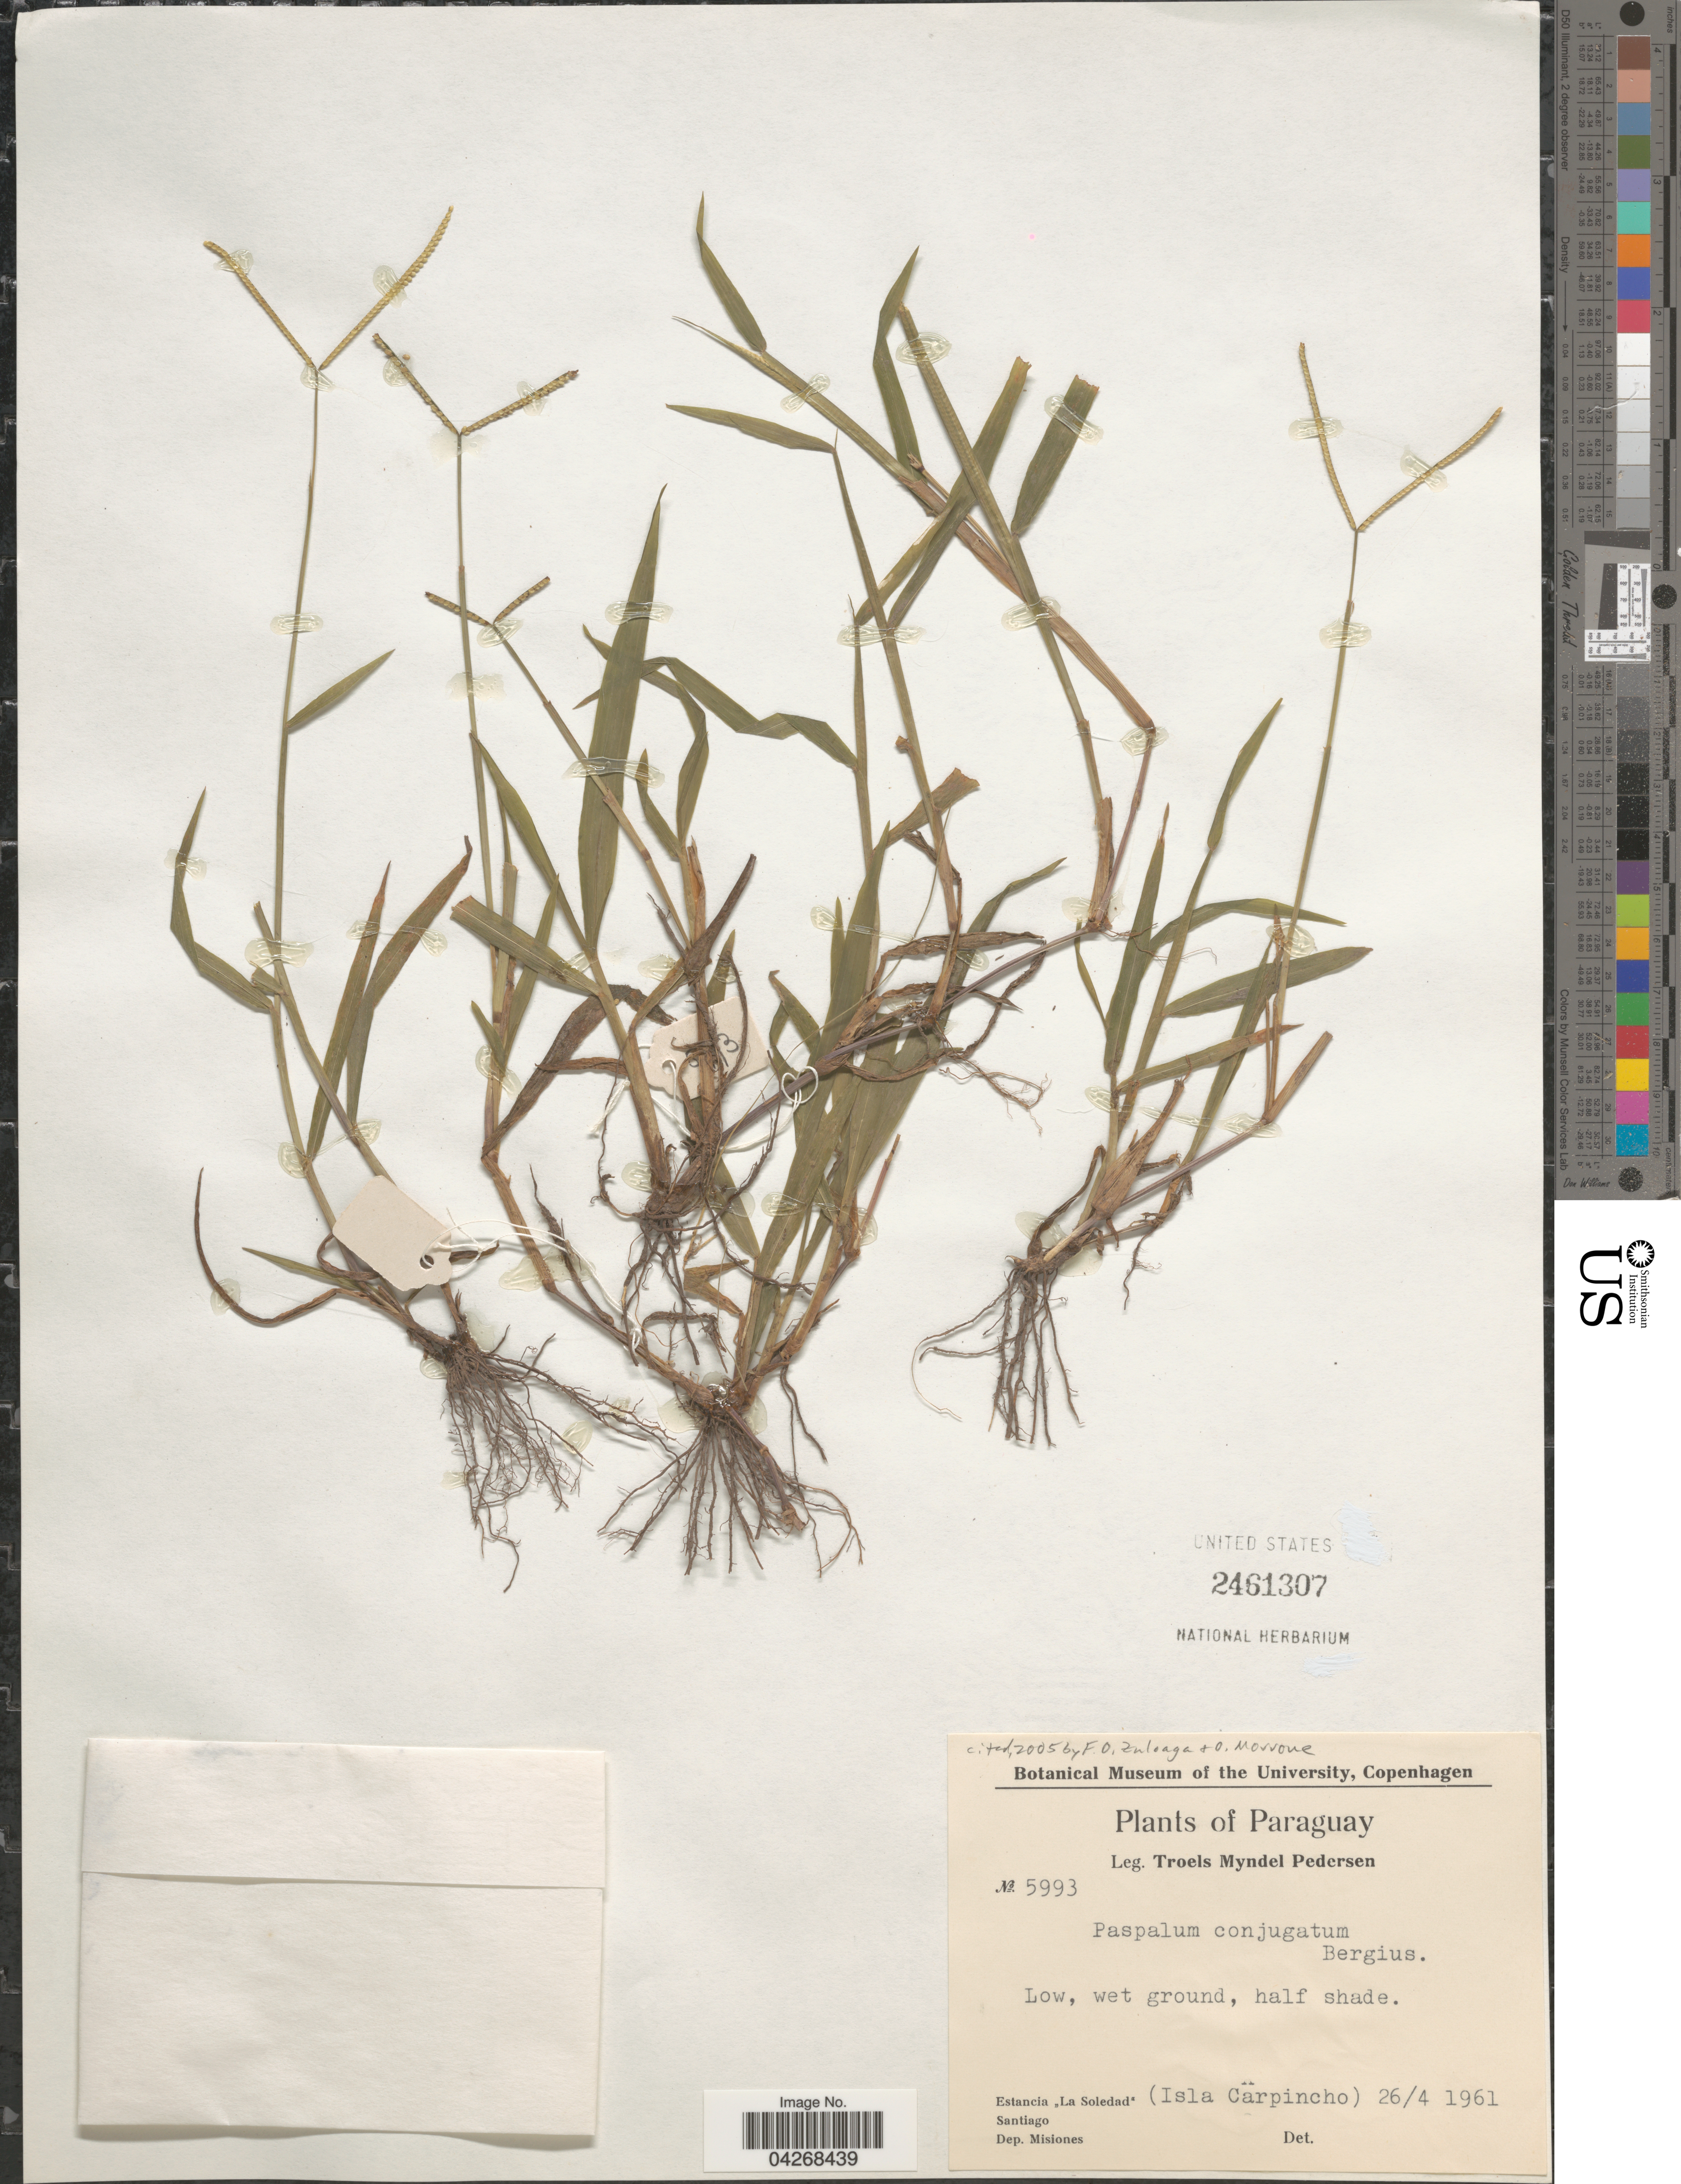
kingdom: Plantae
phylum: Tracheophyta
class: Liliopsida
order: Poales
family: Poaceae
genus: Paspalum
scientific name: Paspalum conjugatum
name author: P.J. Bergius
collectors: T. Pederson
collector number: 5993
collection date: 1961-04-26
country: Paraguay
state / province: Misiones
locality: Estancia "La Soledad" (Isla Carpincho). Santiago. Dep. Misiones.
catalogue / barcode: US 2461307